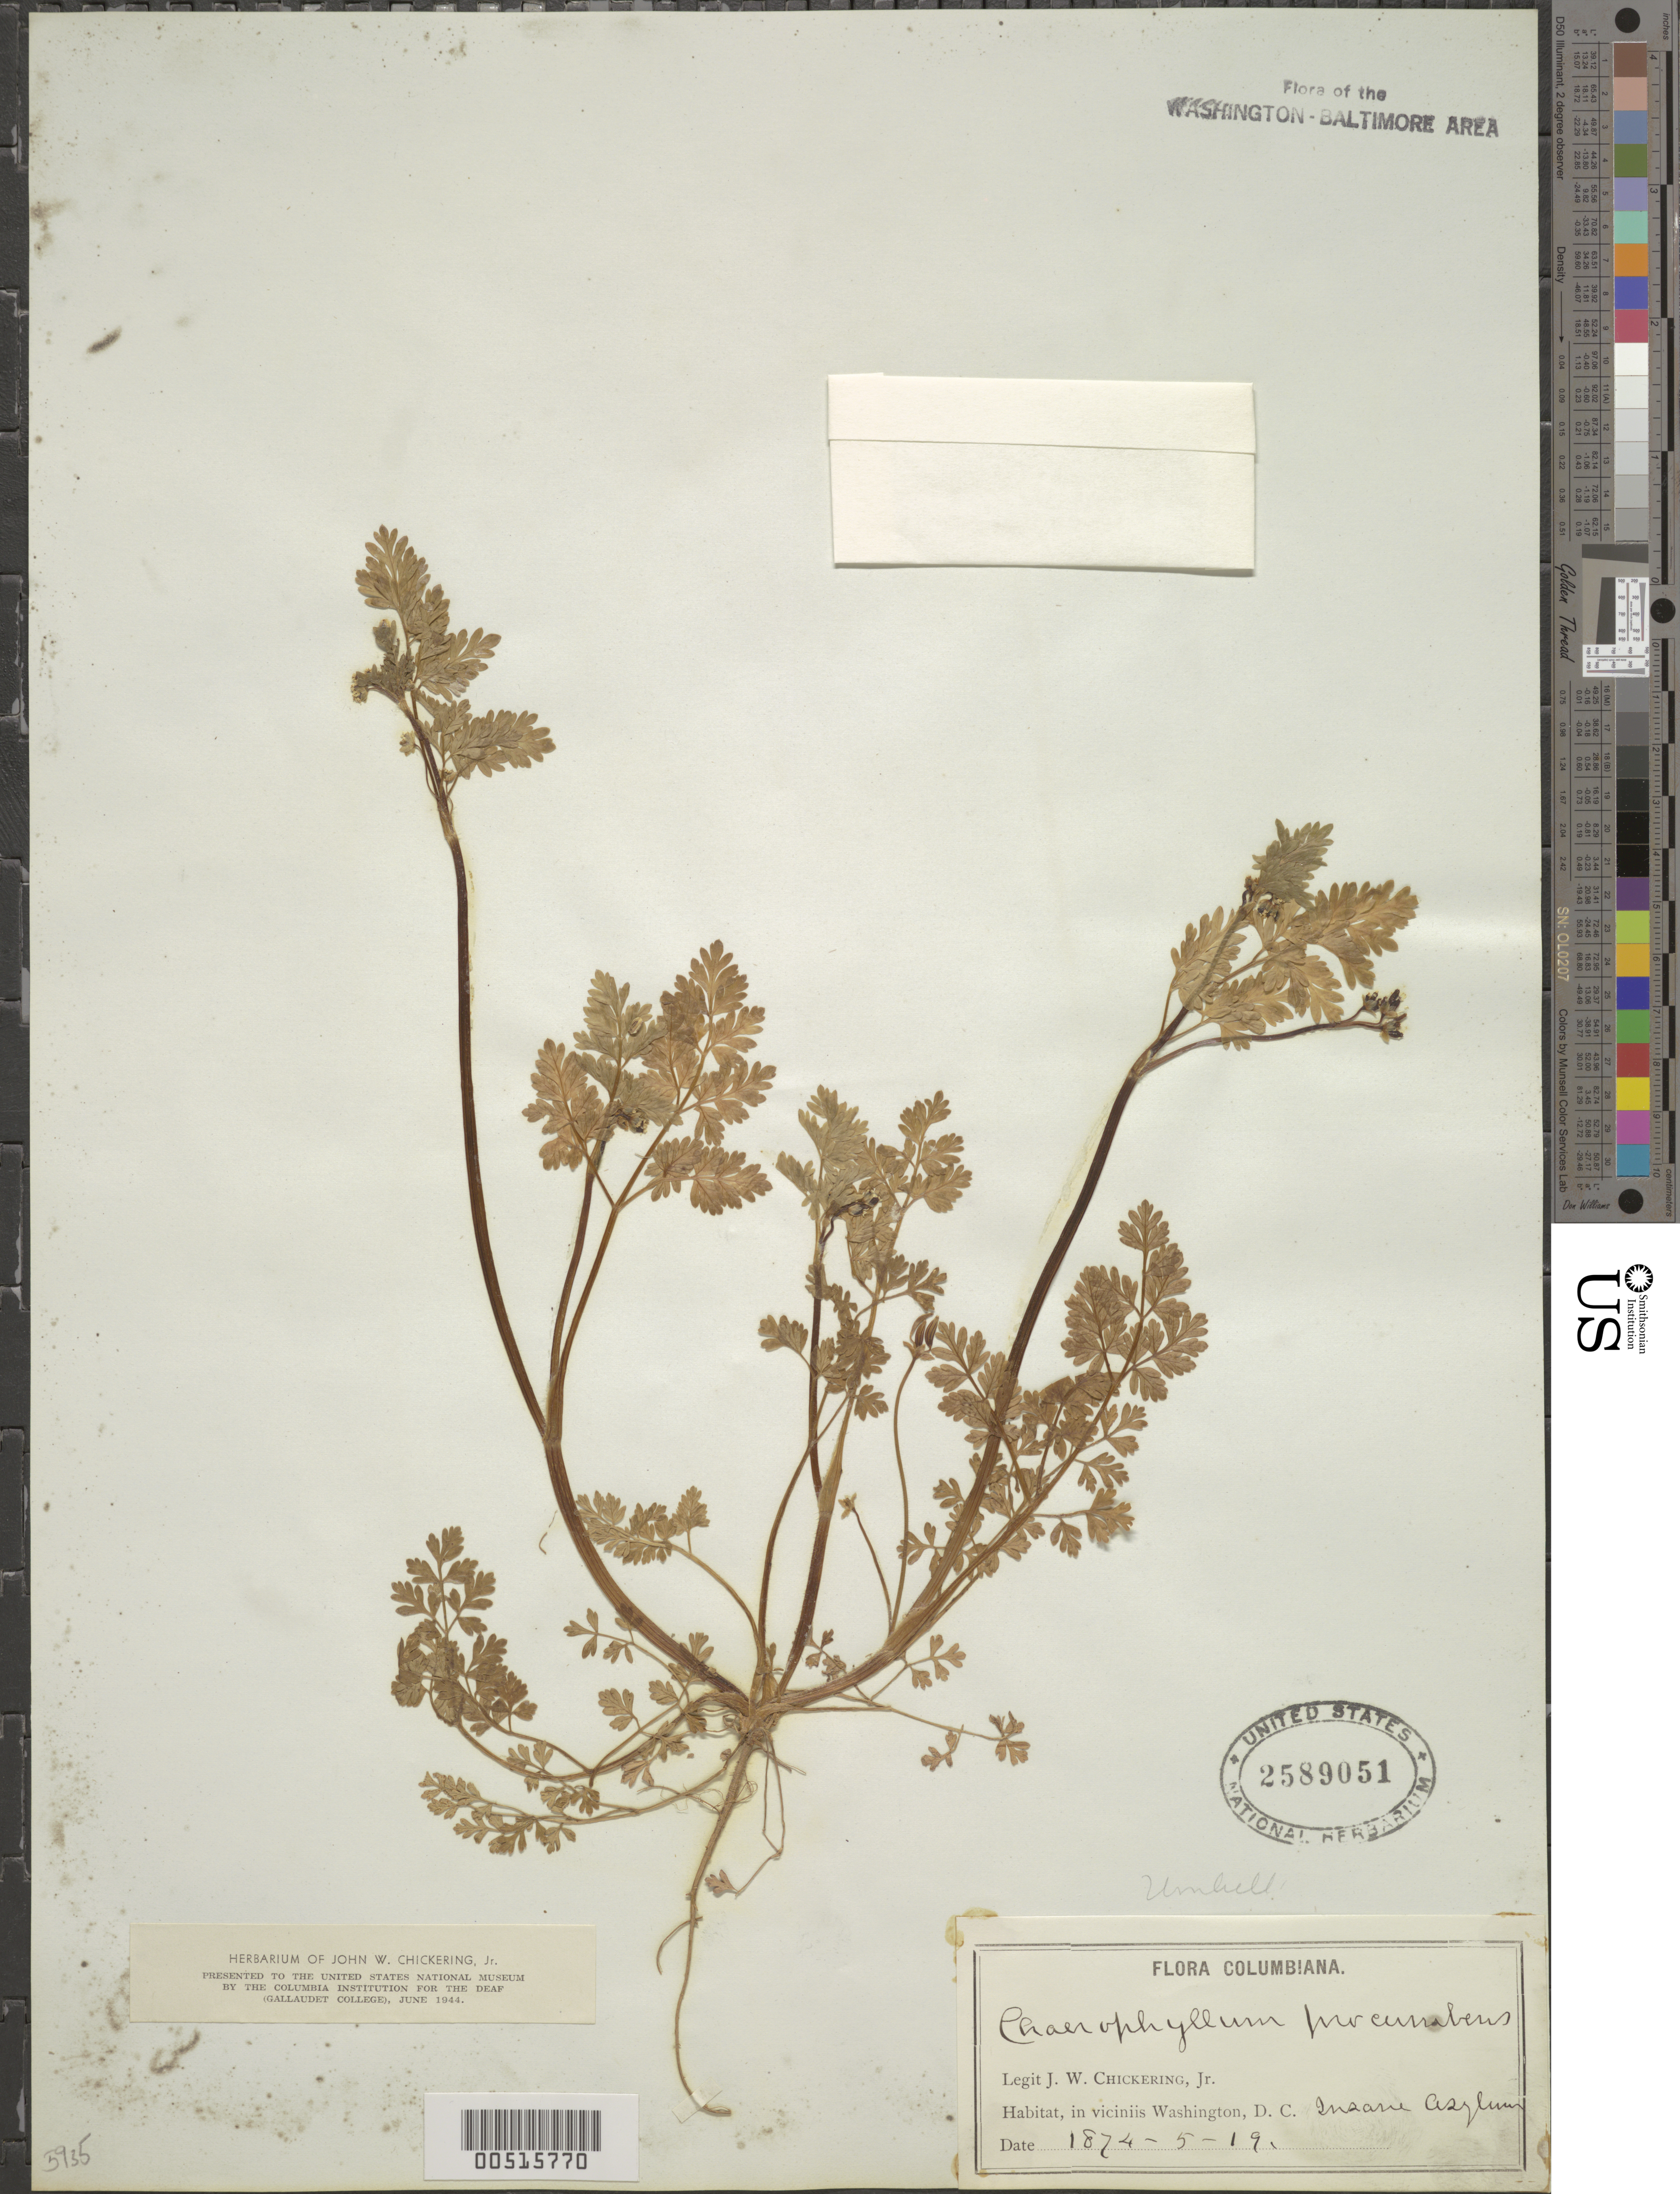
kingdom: Plantae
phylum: Tracheophyta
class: Magnoliopsida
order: Apiales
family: Apiaceae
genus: Chaerophyllum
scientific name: Chaerophyllum procumbens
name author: (L.) Crantz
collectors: J. Chickering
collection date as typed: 19 May 1874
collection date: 1874-05-19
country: United States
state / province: District of Columbia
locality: Insane Asylum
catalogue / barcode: US 2589051